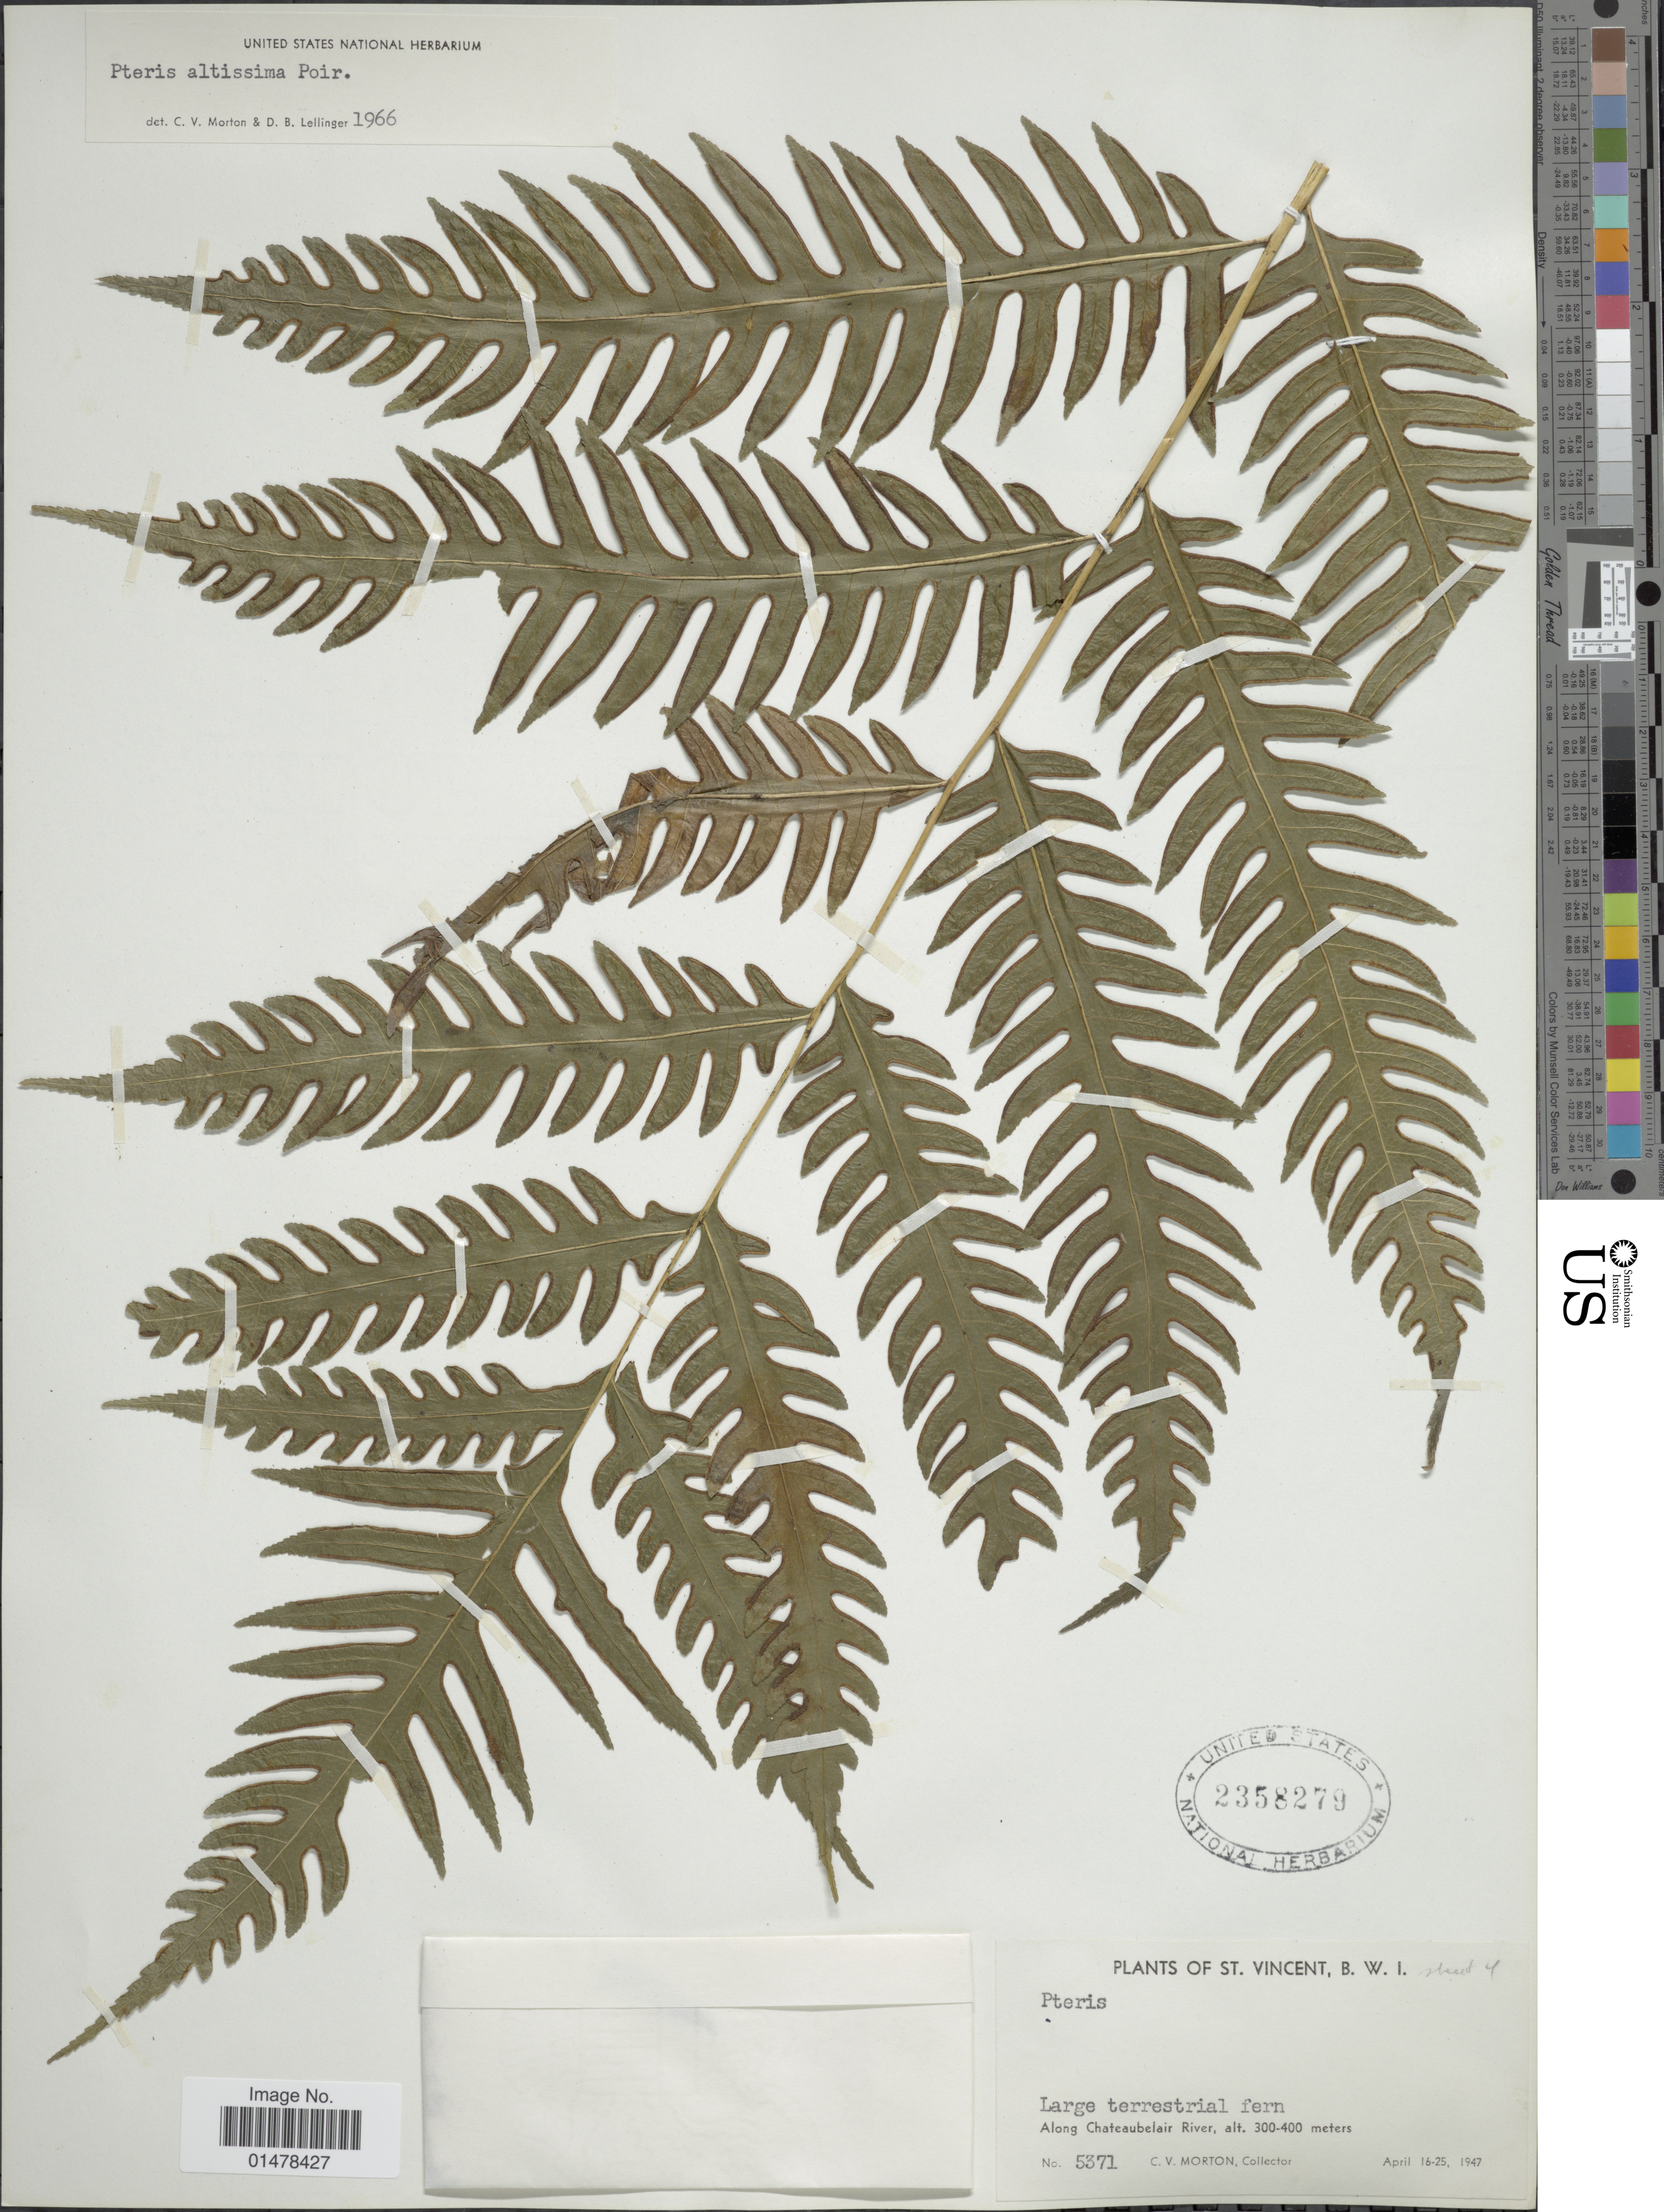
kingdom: Plantae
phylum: Tracheophyta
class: Polypodiopsida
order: Polypodiales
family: Pteridaceae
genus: Pteris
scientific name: Pteris altissima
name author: Poir.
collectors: C. V. Morton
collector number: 5371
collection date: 1947-04-16/1947-04-25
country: St. Vincent - Grenadines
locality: Plants of St. Vincent, B.W.I., large terrestrial fern, along Chateaubelair river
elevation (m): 300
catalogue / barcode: US 2358279